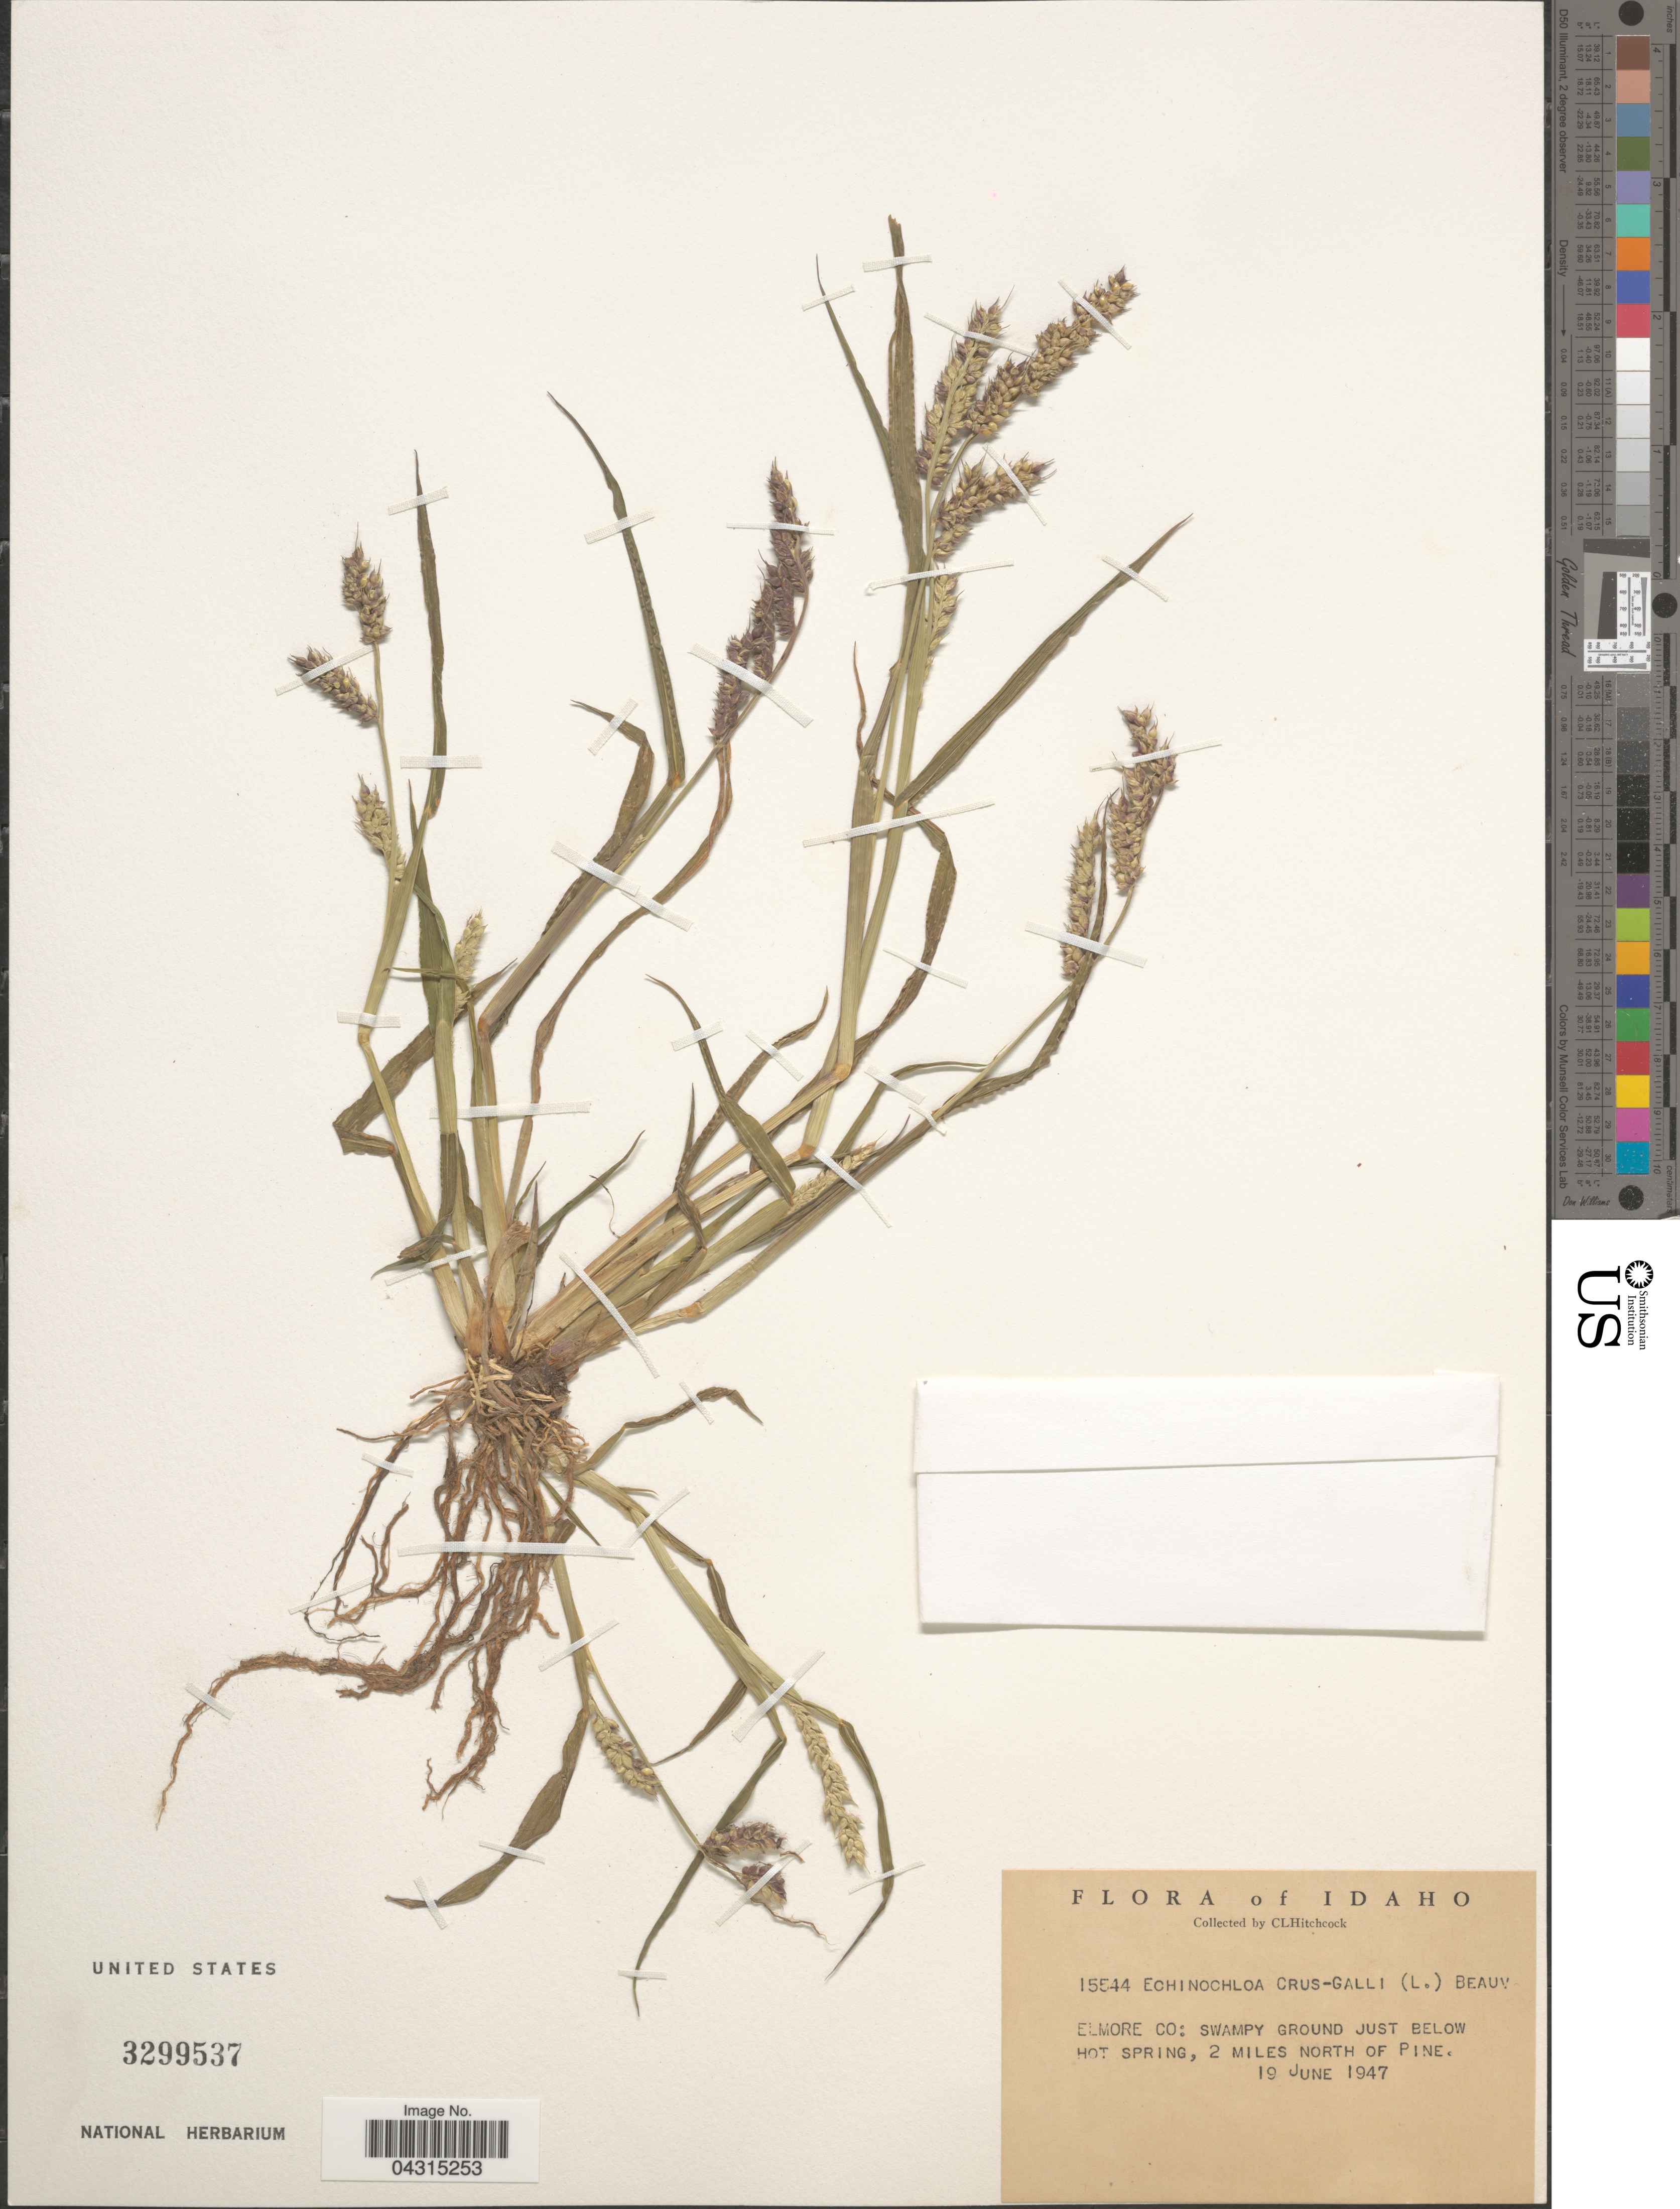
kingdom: Plantae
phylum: Tracheophyta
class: Liliopsida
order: Poales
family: Poaceae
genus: Echinochloa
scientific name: Echinochloa crus-galli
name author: (L.) P. Beauv.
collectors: C. L. Hitchcock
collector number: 15544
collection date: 1947-06-19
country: United States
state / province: Idaho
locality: Elmore Co: Swampy ground just below Hot Spring, 2 miles north of pine.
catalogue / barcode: US 3299537